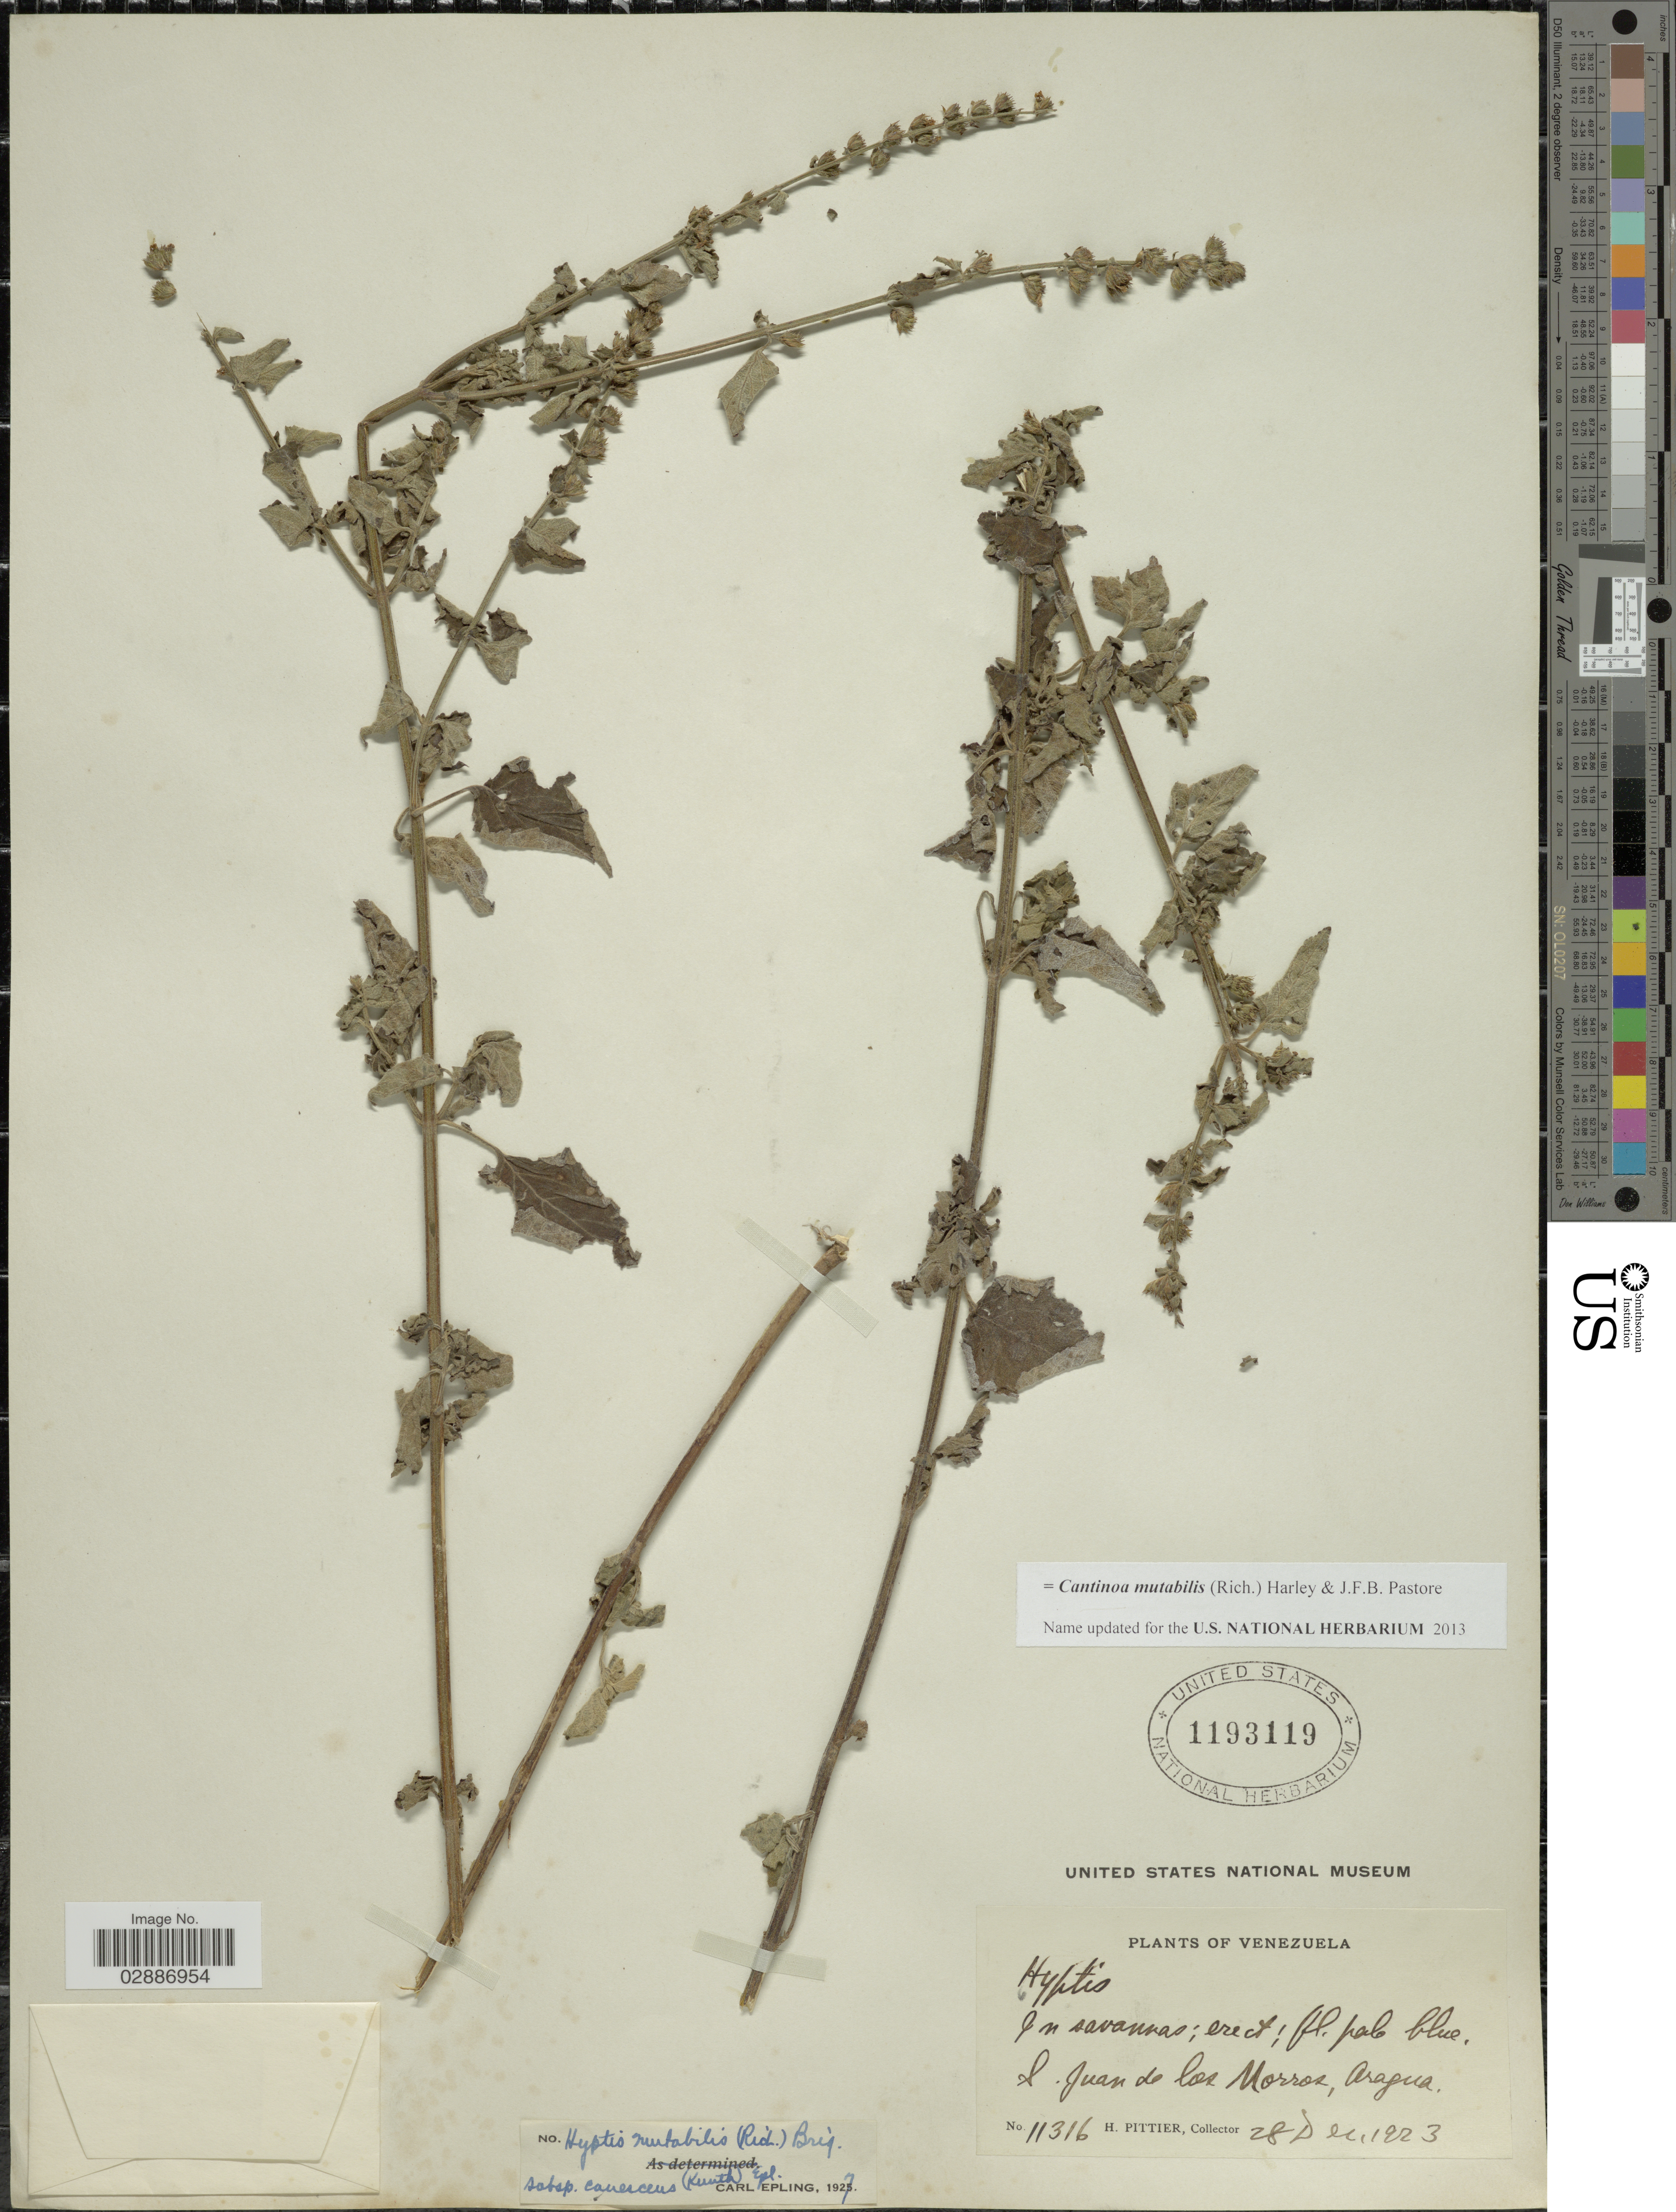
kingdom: Plantae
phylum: Tracheophyta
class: Magnoliopsida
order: Lamiales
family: Lamiaceae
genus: Cantinoa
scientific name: Cantinoa mutabilis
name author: (Epling) Harley & J.F.B. Pastore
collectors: H. F. Pittier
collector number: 11316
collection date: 1923-12-28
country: Venezuela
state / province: Aragua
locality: S. Juan de los Morros.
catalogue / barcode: US 1193119